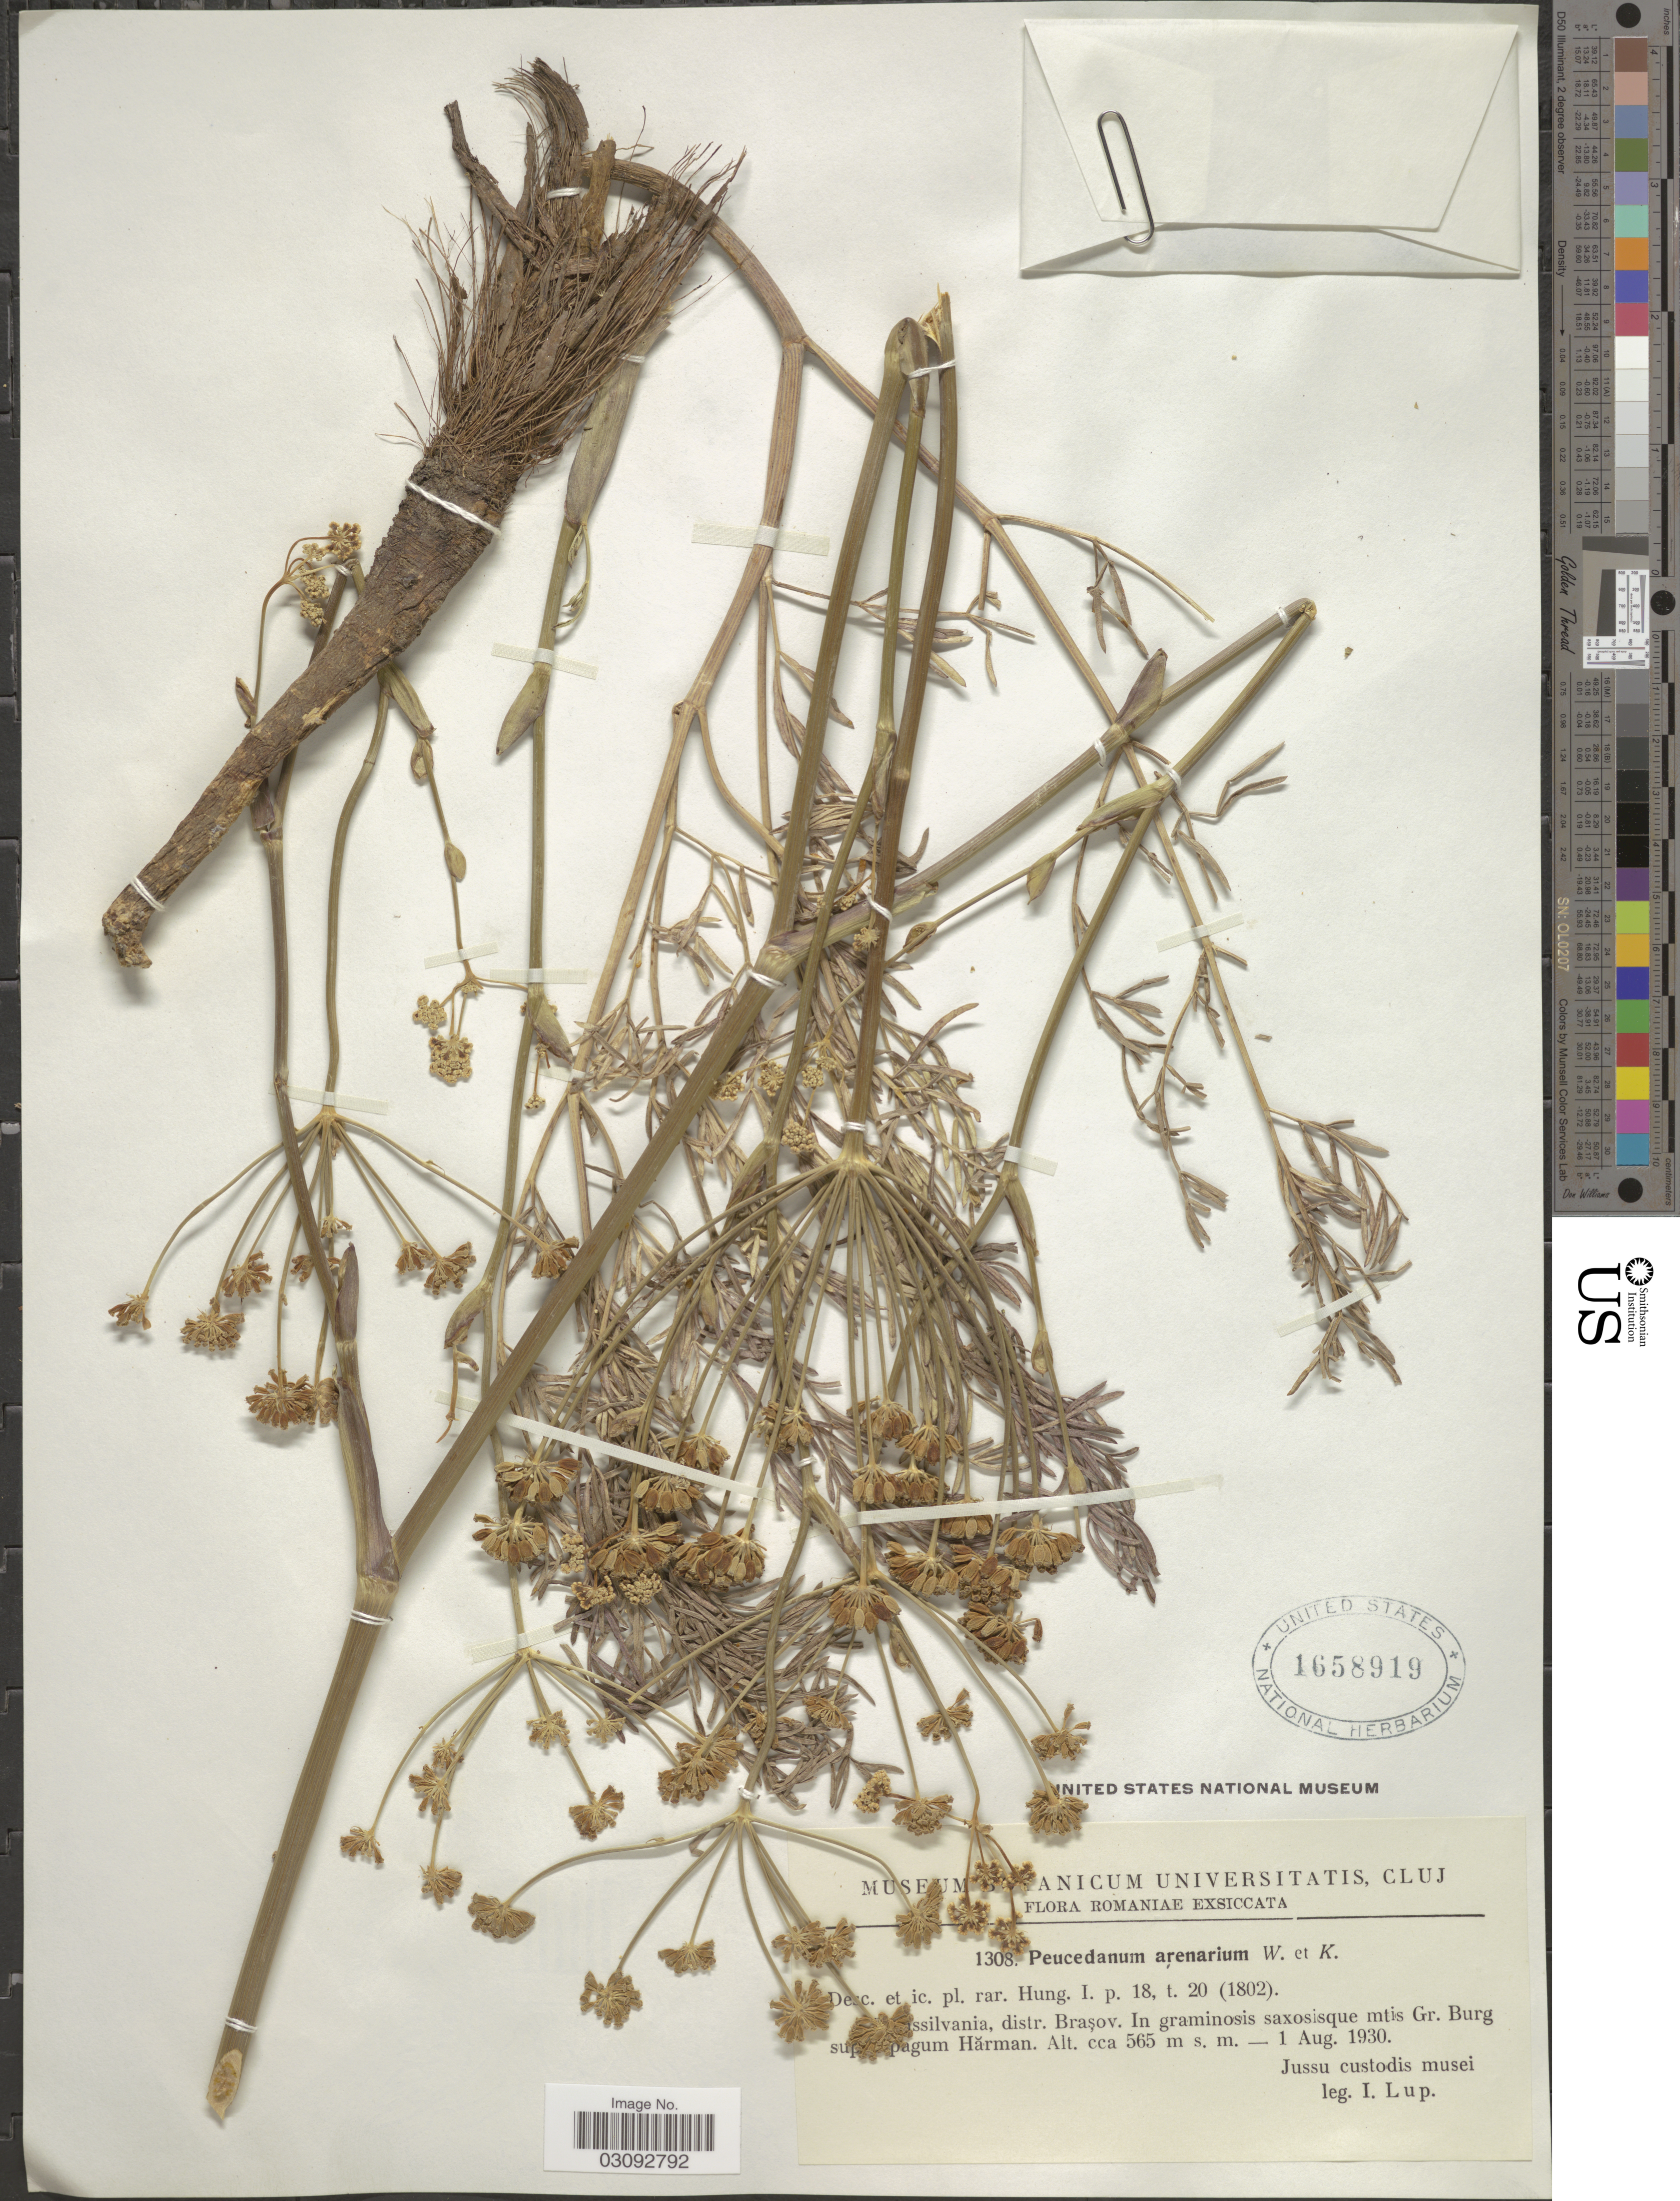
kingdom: Plantae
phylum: Tracheophyta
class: Magnoliopsida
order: Apiales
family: Apiaceae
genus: Peucedanum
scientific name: Peucedanum arenarium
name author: Waldst. & Kit.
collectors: I. Lup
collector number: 1308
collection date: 1930-08-01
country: Romania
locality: Transsilvania, distr. Brasov. In graminosis saxosisque mtis Gr. Burg Sup [illegible text] pagum Harman.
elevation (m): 565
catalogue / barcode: US 1658919